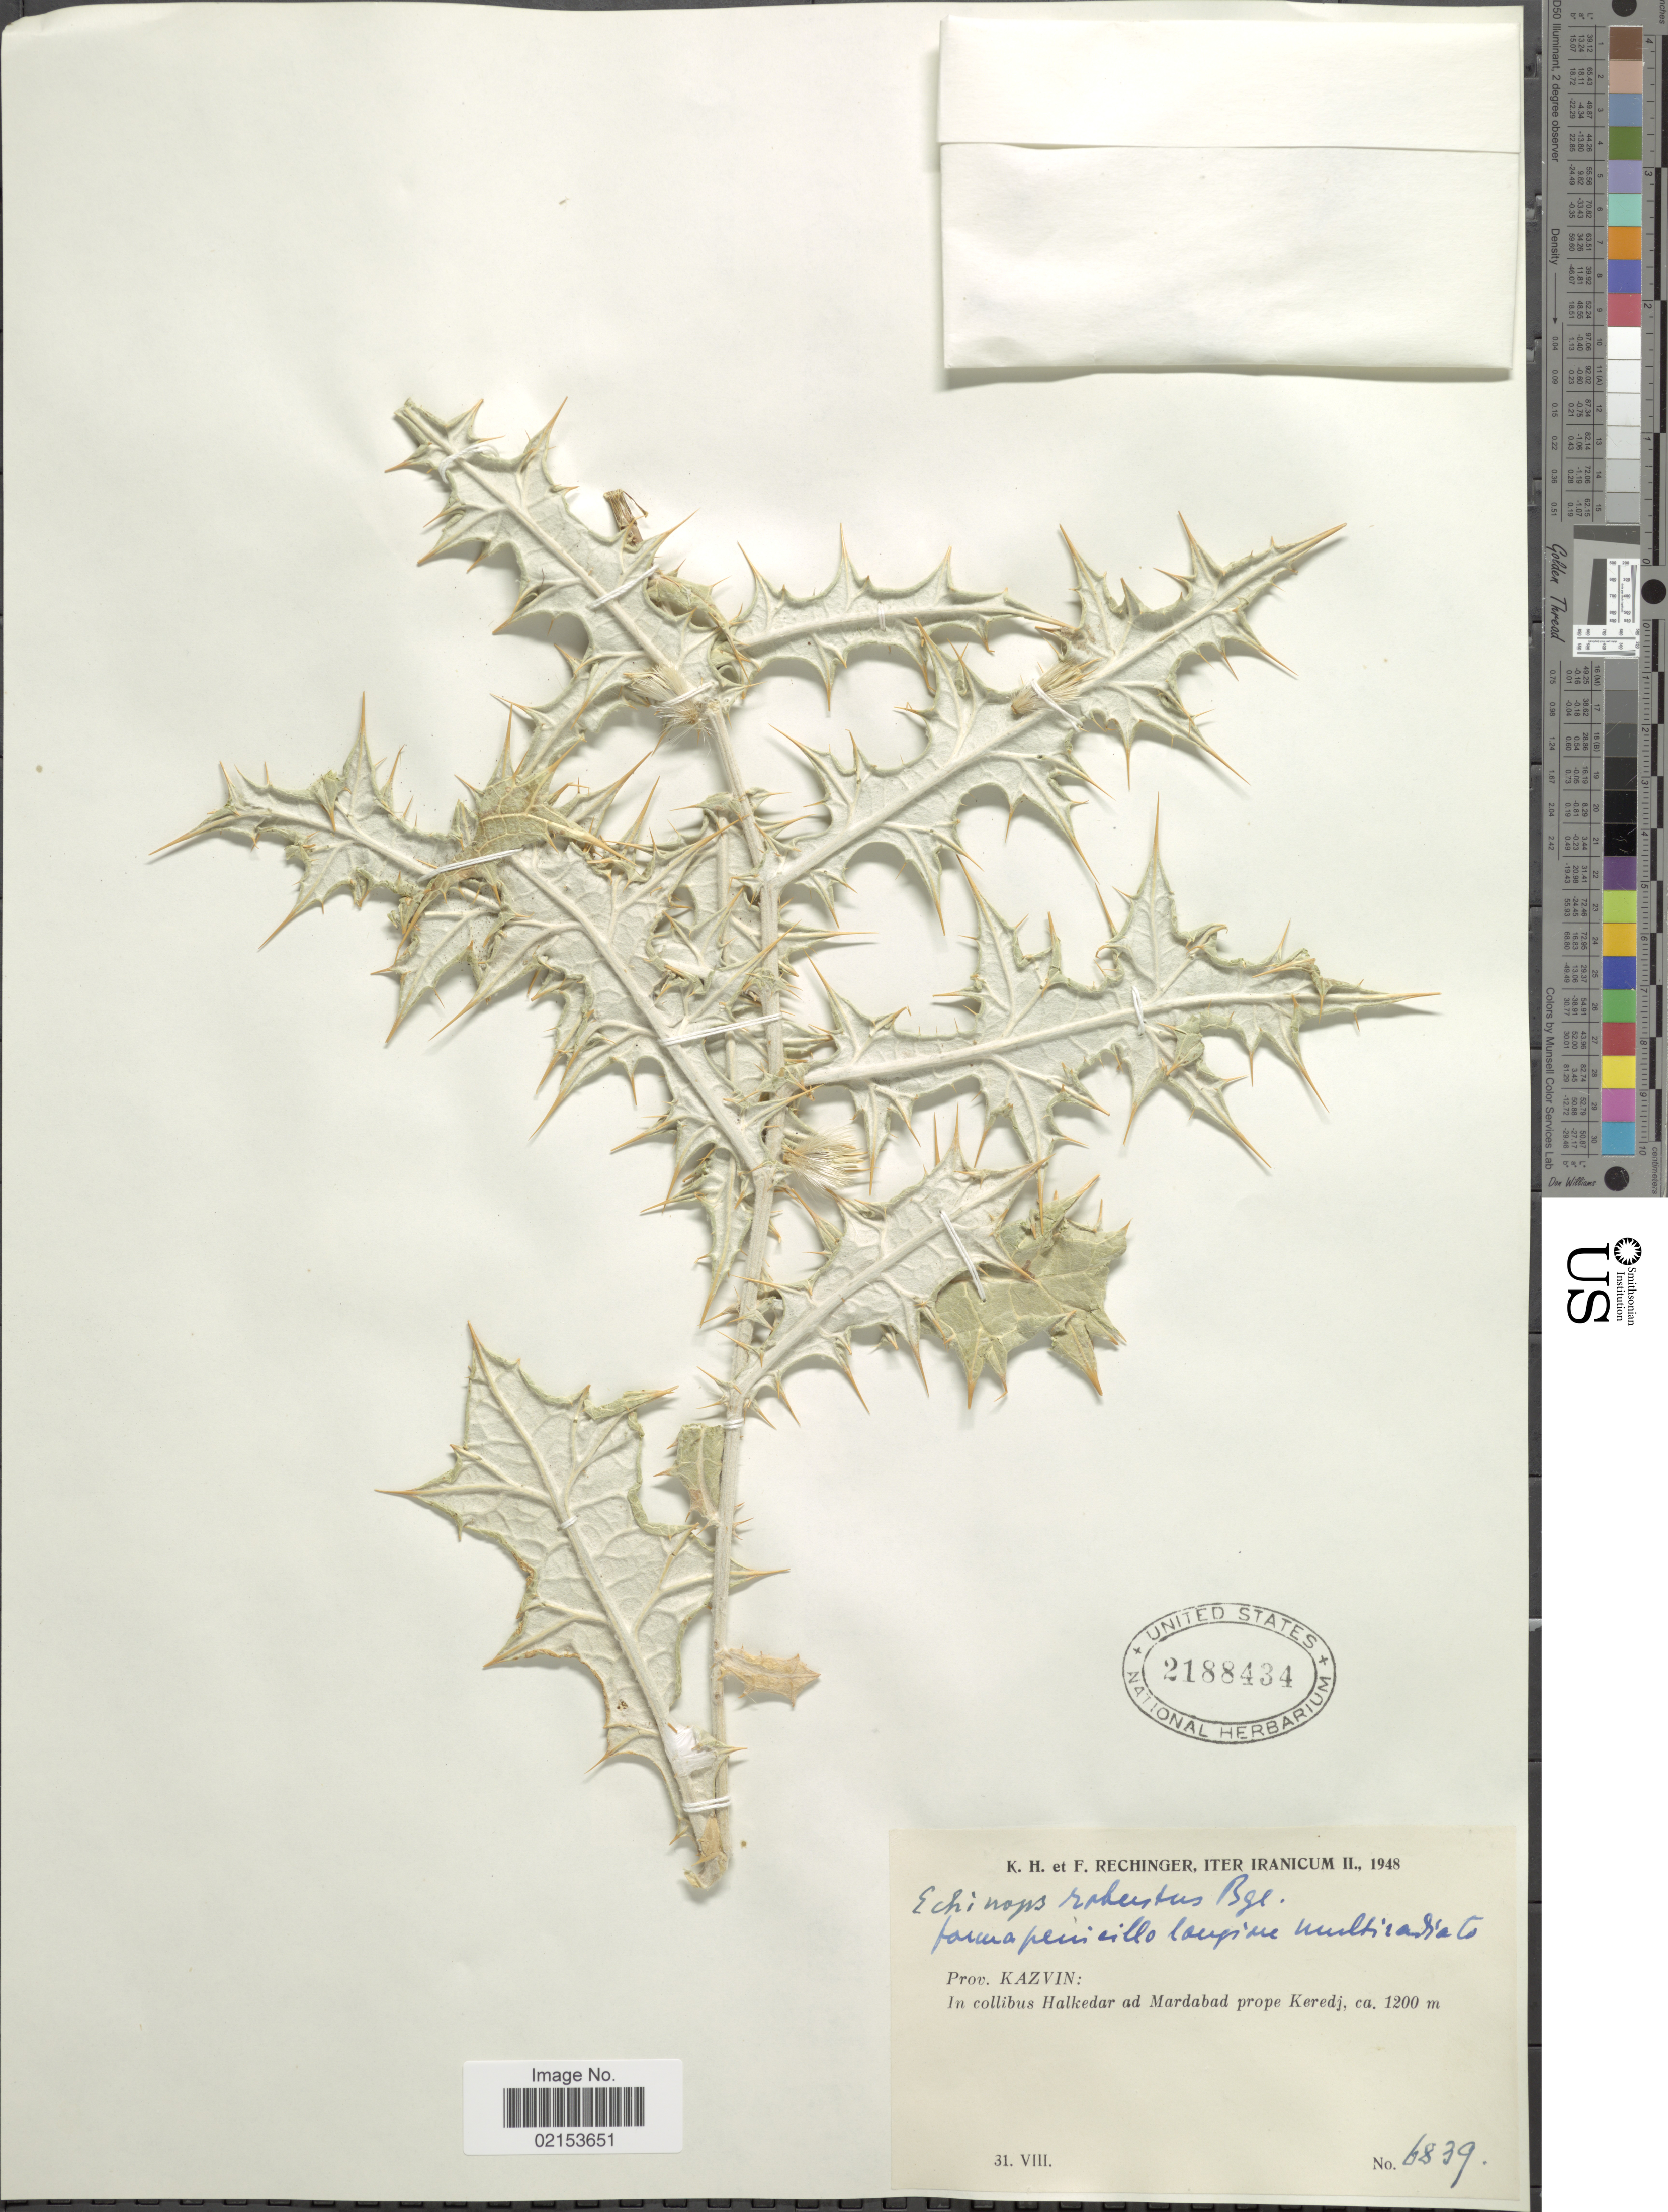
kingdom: Plantae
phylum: Tracheophyta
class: Magnoliopsida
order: Asterales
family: Asteraceae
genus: Echinops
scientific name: Echinops robustus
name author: Bunge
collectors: K. H. Rechinger & F. Rechinger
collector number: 6839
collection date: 1948-08-31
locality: Prov. Kazvin. in collibus Halkedar ad Mardabad prope Keredj.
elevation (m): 1200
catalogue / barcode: US 2188434